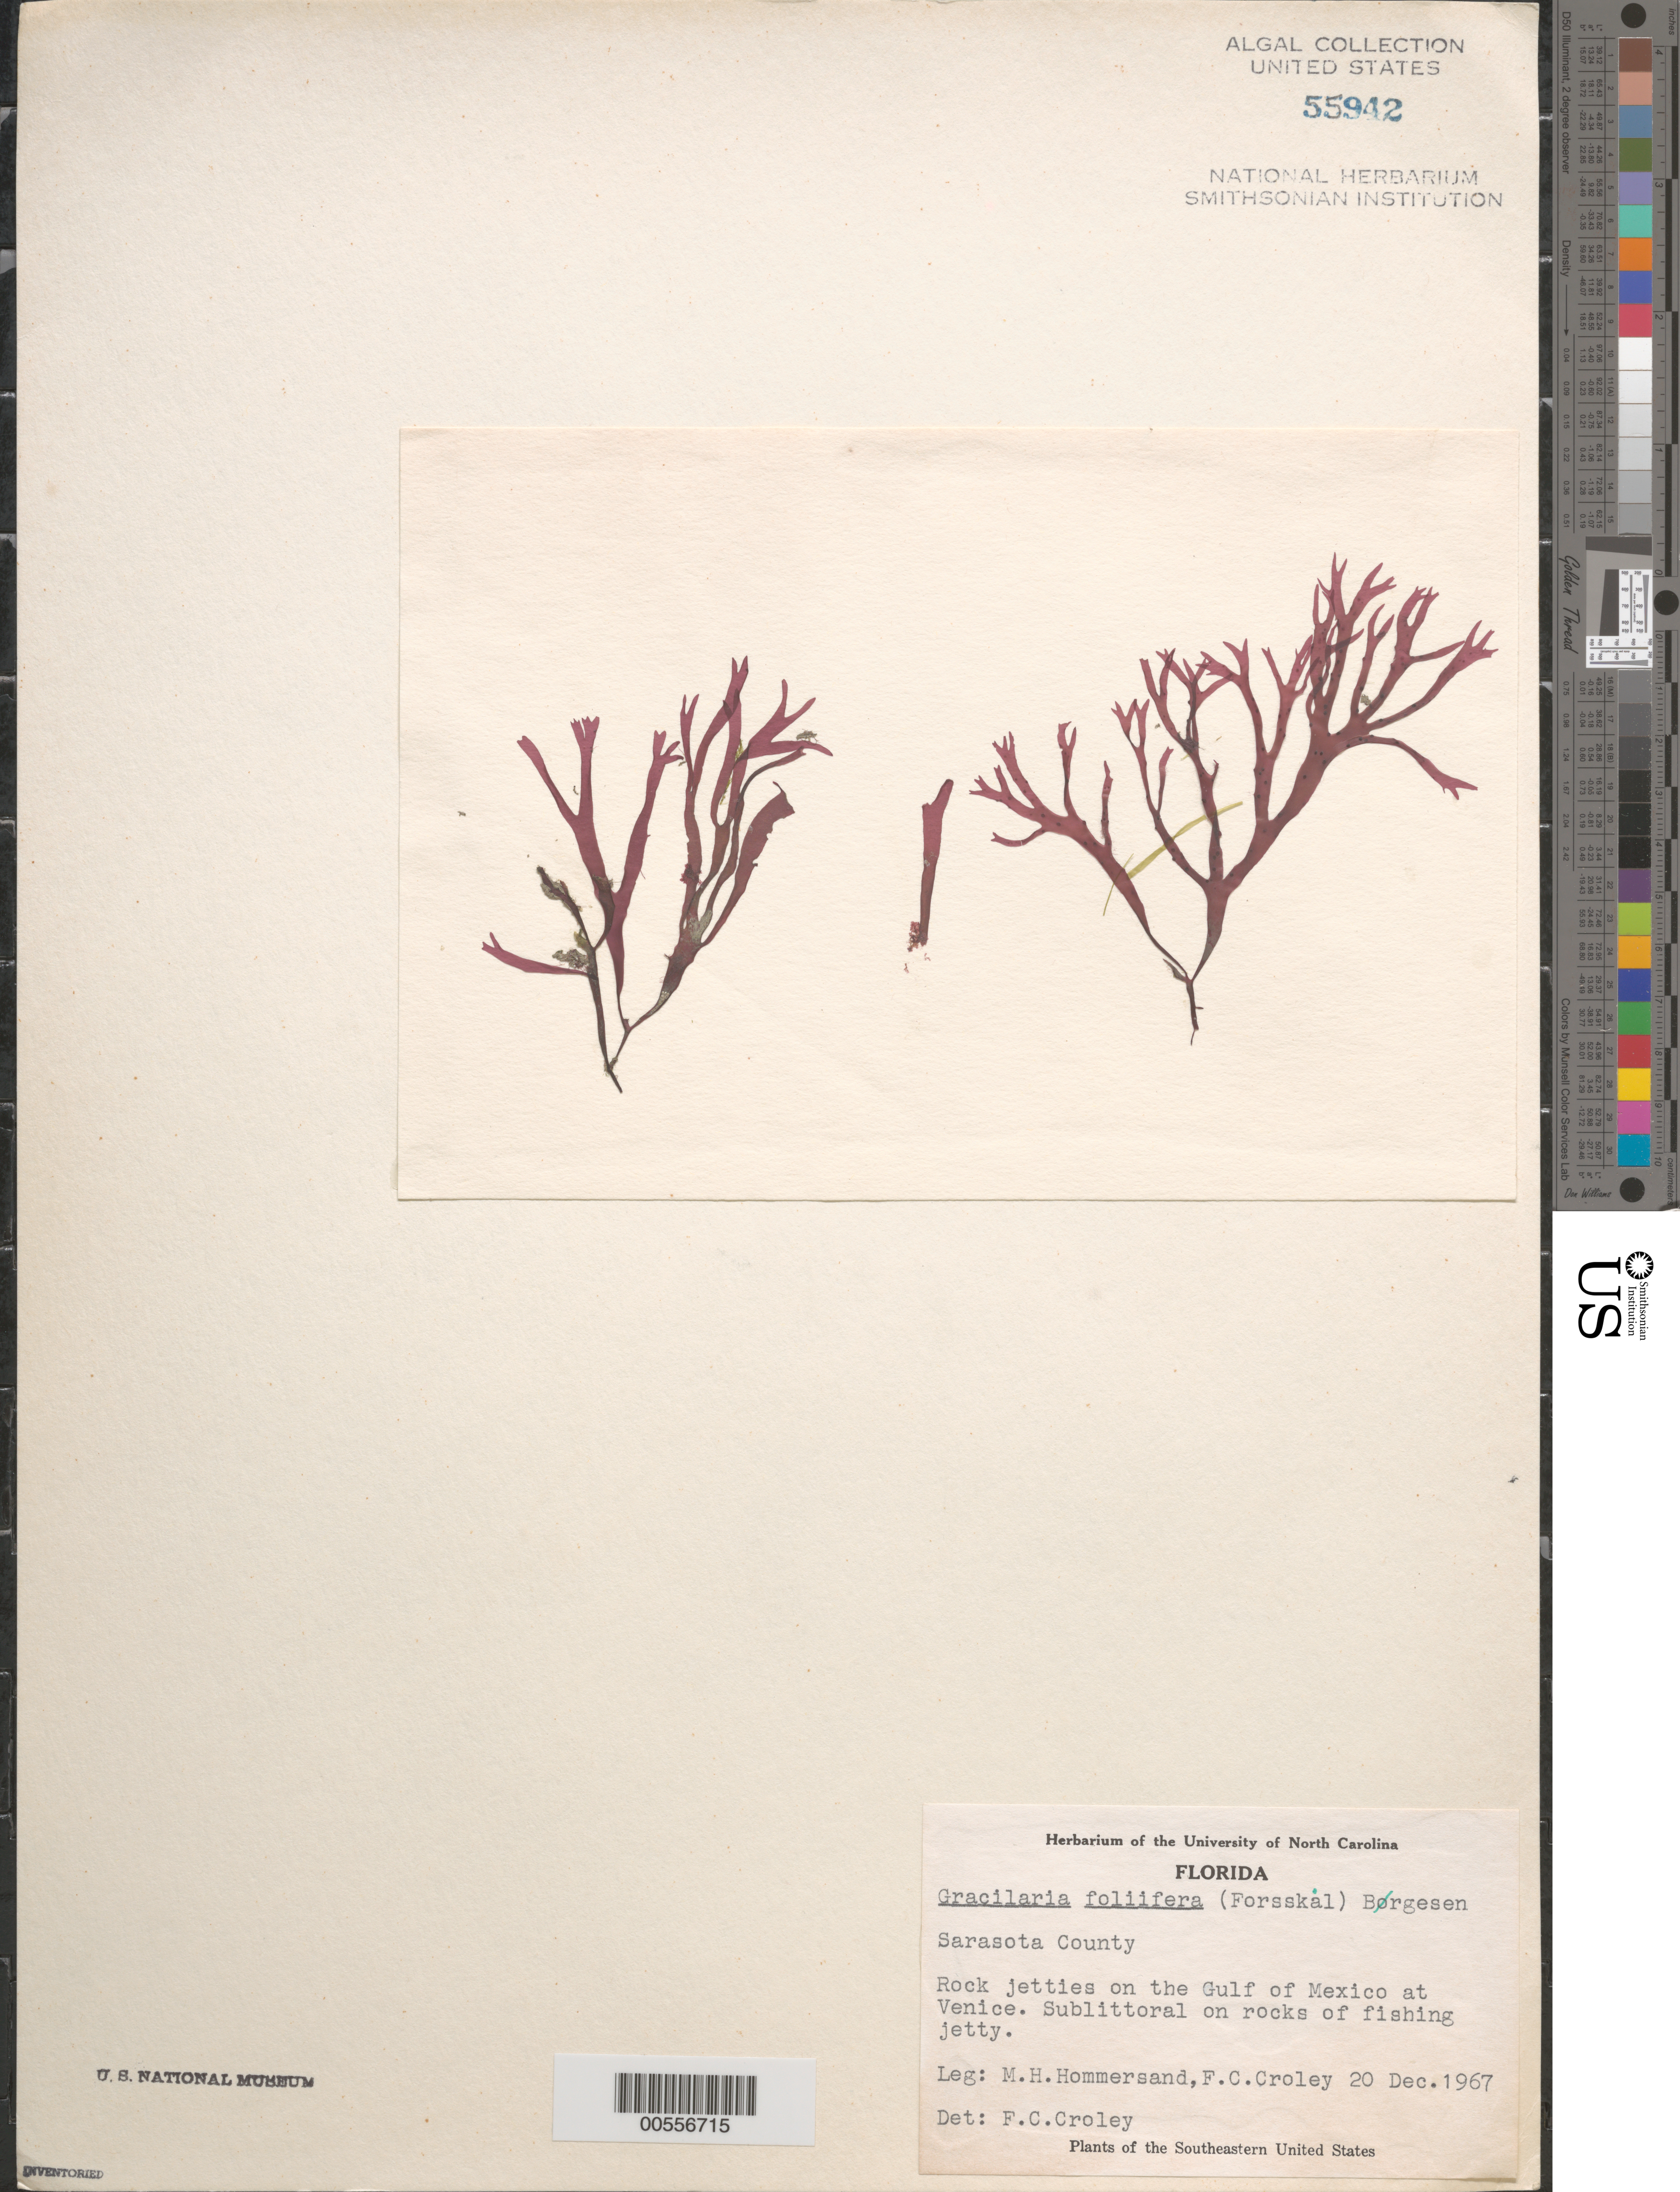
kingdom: Plantae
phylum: Rhodophyta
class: Florideophyceae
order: Gracilariales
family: Gracilariaceae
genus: Gracilaria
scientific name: Gracilaria foliifera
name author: (Forssk.) Børgesen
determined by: Croley, F. C.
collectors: M. H. Hommersand & F. C. Croley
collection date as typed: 20 Dec 1967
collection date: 1967-12-20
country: United States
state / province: Florida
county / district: Sarasota County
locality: Gulf of Mexico at Venice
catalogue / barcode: US 55942